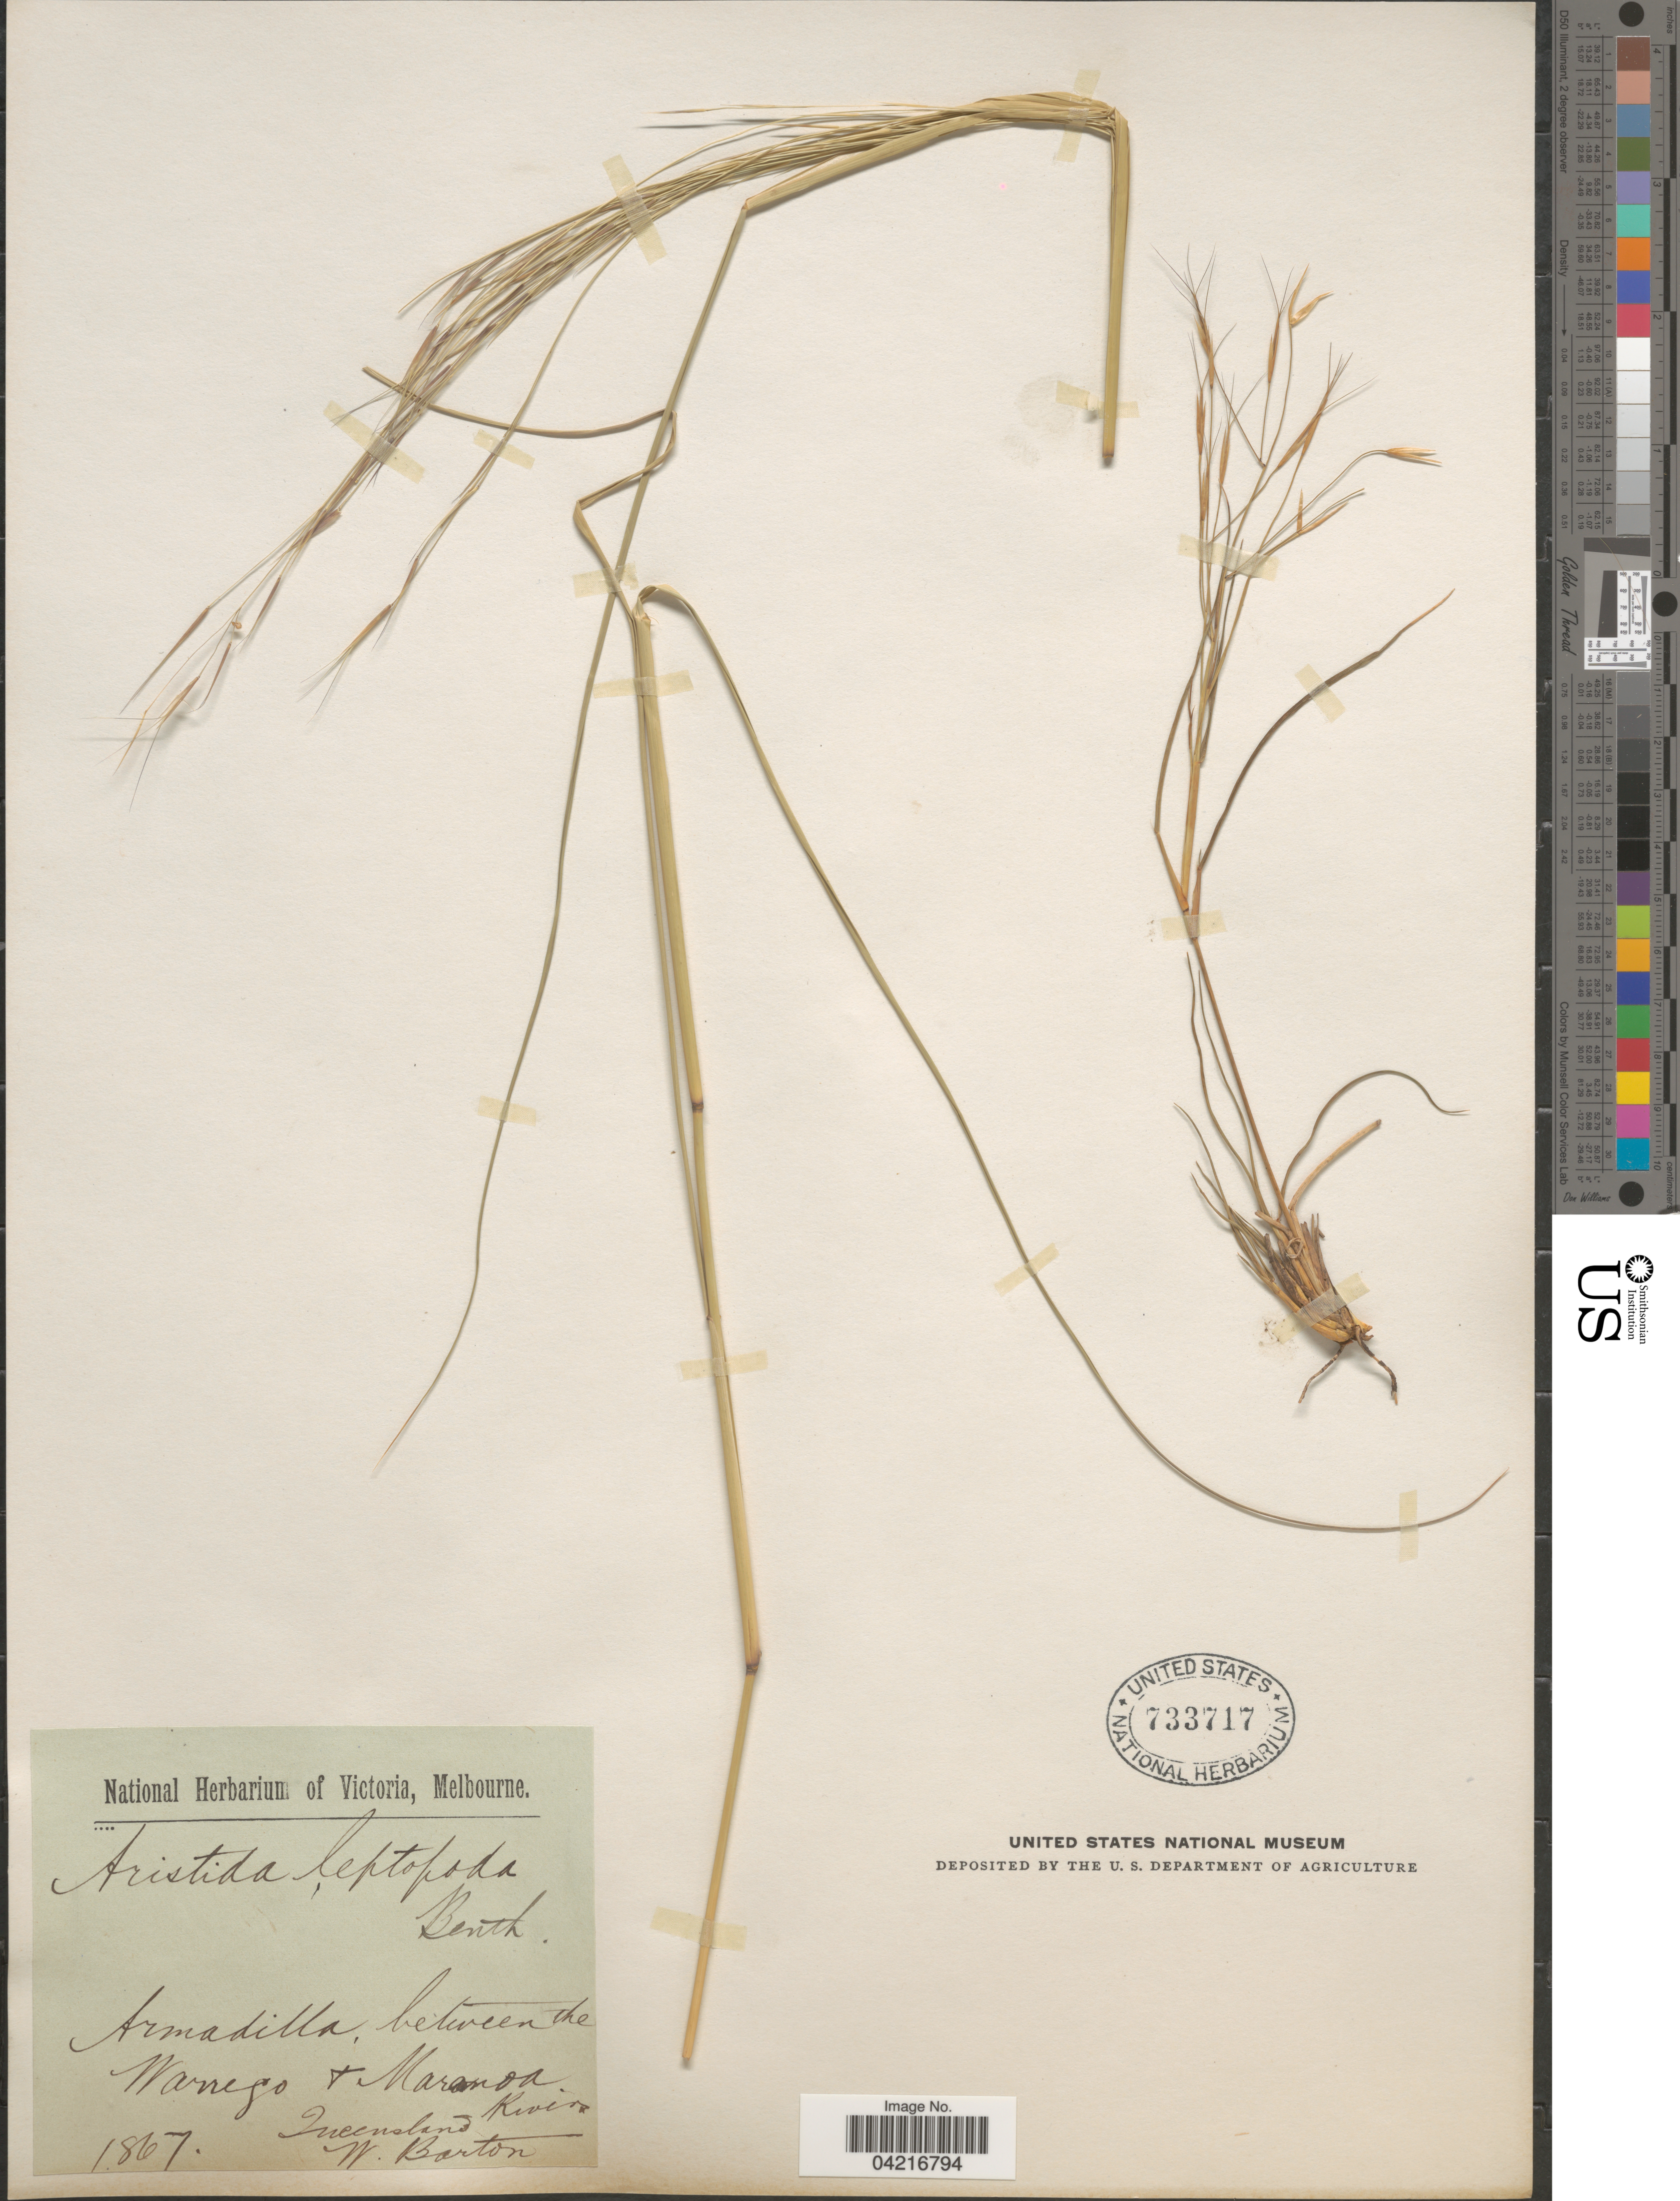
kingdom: Plantae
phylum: Tracheophyta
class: Liliopsida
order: Poales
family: Poaceae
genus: Aristida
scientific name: Aristida leptopoda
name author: Benth.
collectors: W. P. C. Barton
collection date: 1867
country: Australia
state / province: Queensland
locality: Armadilla between the Warrego & Maranoa River.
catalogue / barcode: US 733717